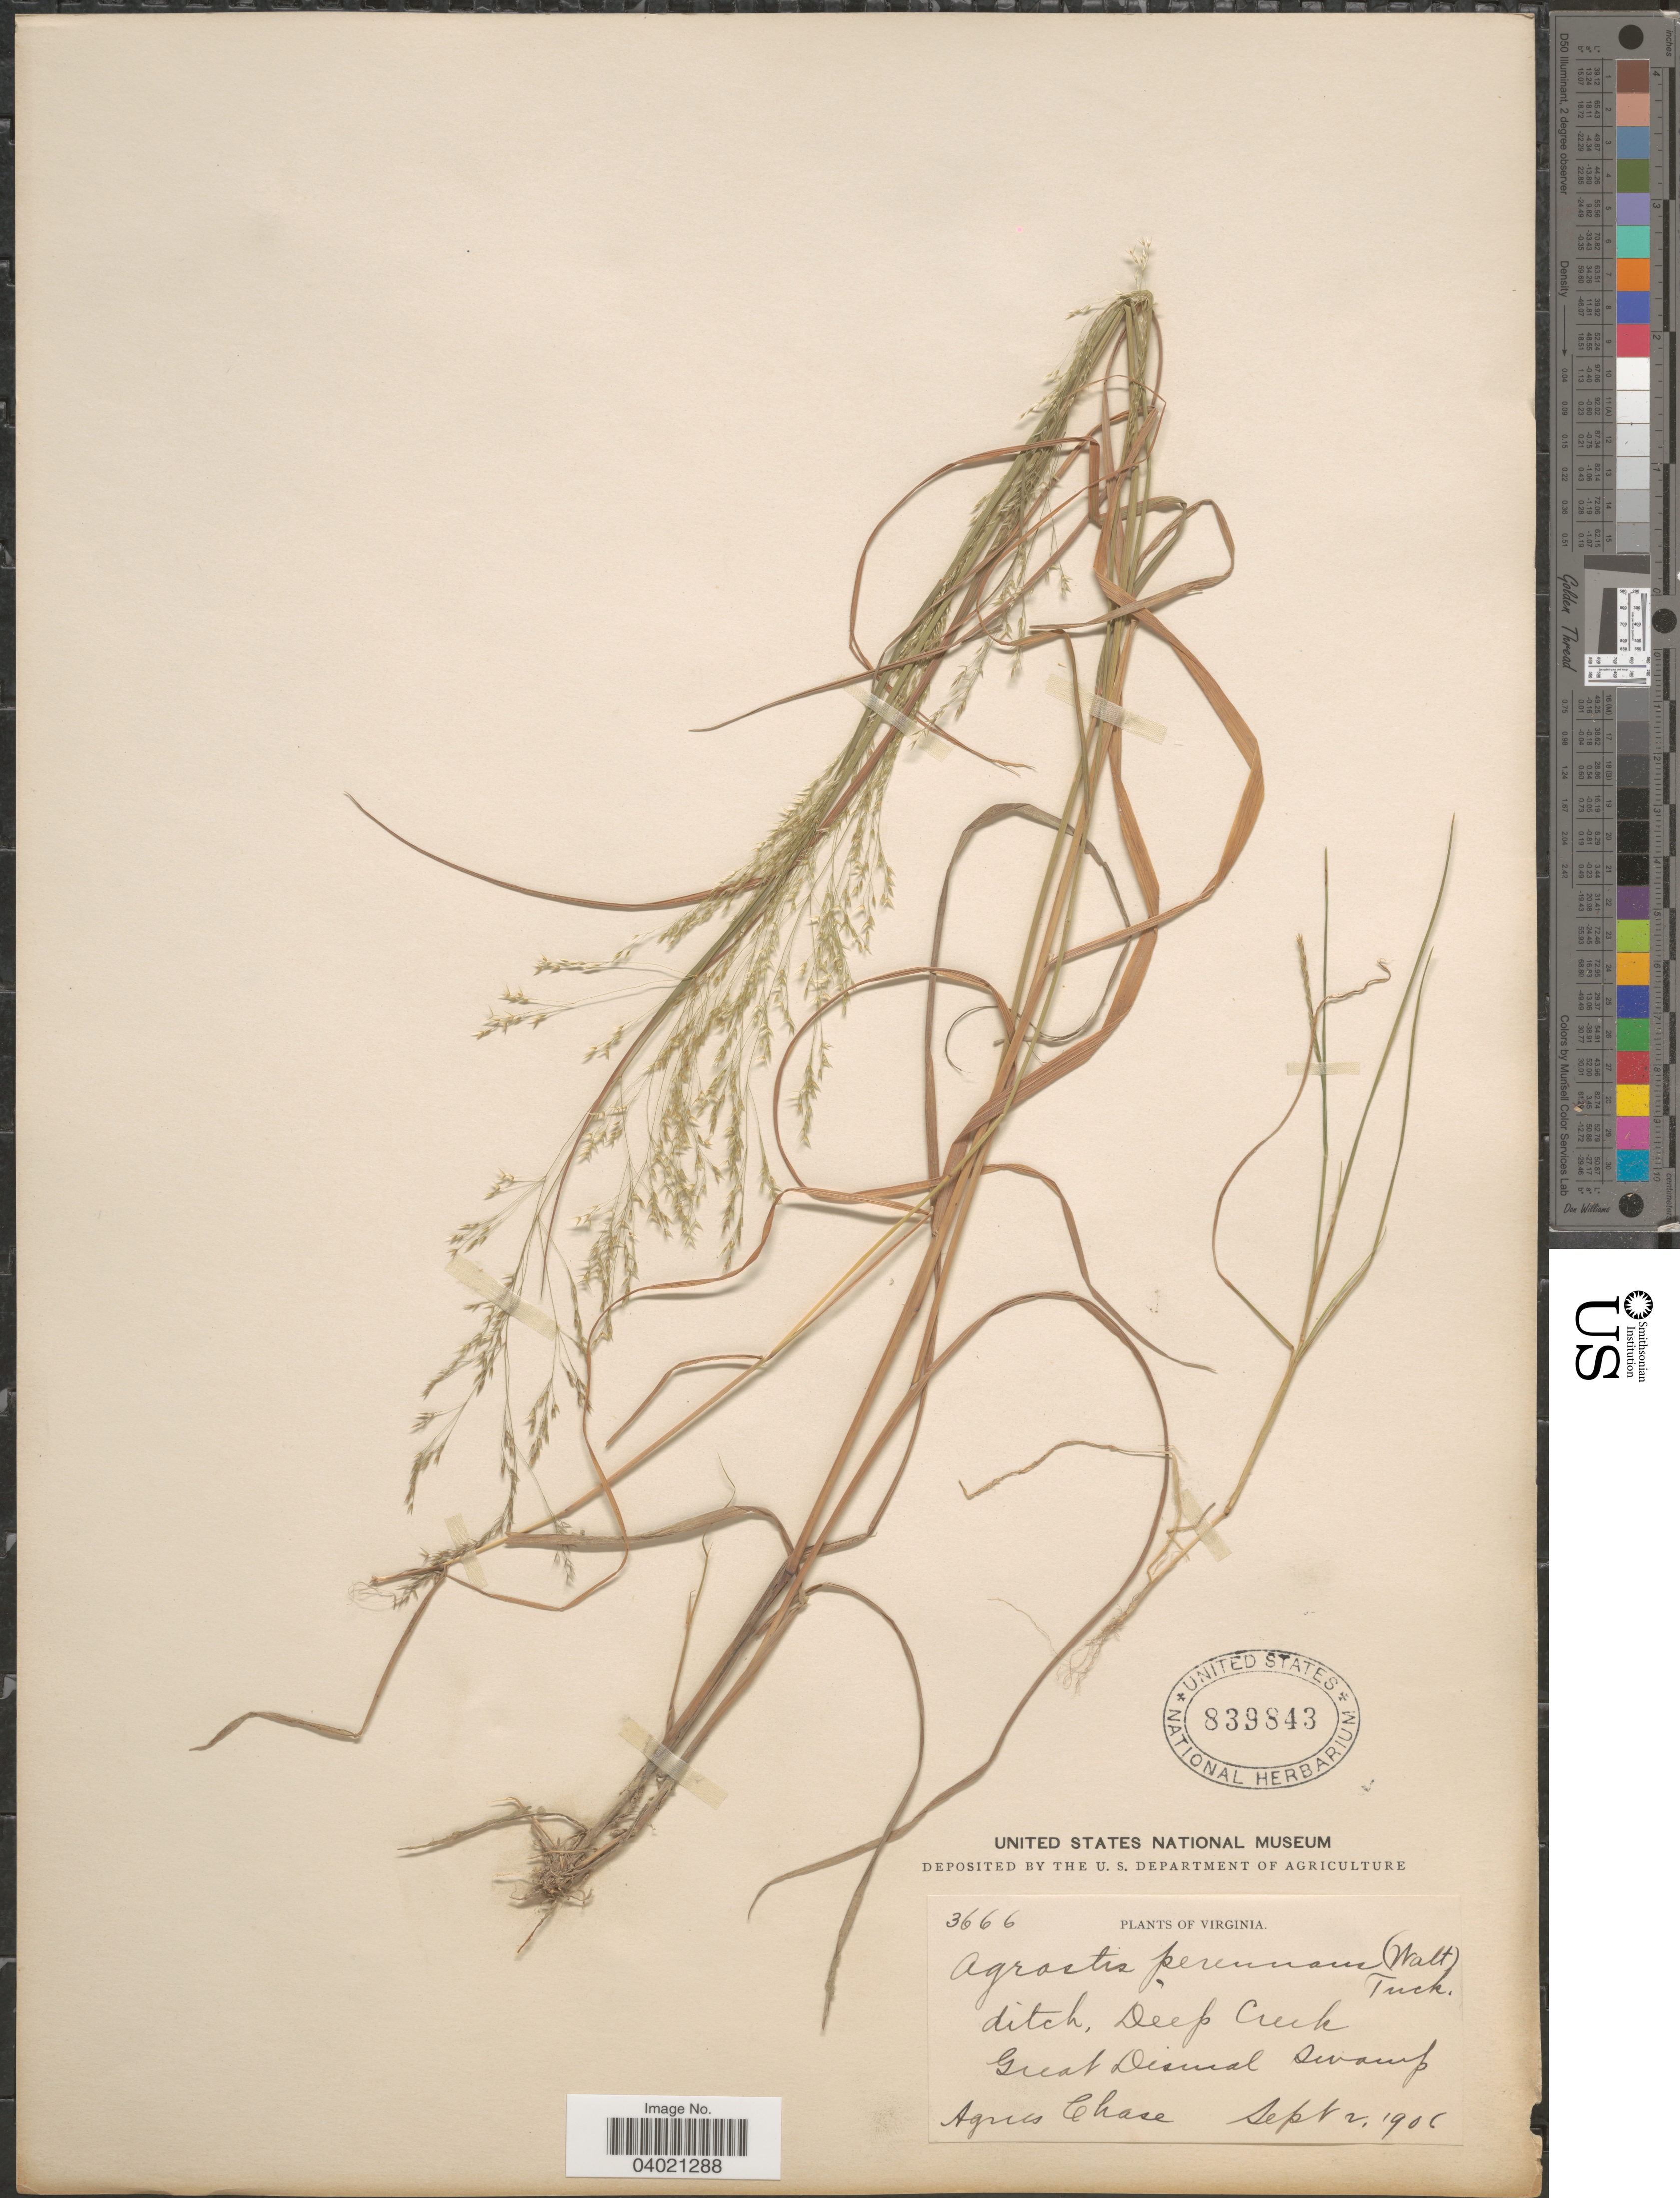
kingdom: Plantae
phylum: Tracheophyta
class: Liliopsida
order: Poales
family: Poaceae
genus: Agrostis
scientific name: Agrostis perennans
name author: (Walter) Tuck.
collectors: A. Chase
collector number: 3666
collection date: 1906-09-02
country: United States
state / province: Virginia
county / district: City of Norfolk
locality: Deep Creek. Great Dismal Swamp.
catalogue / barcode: US 839843